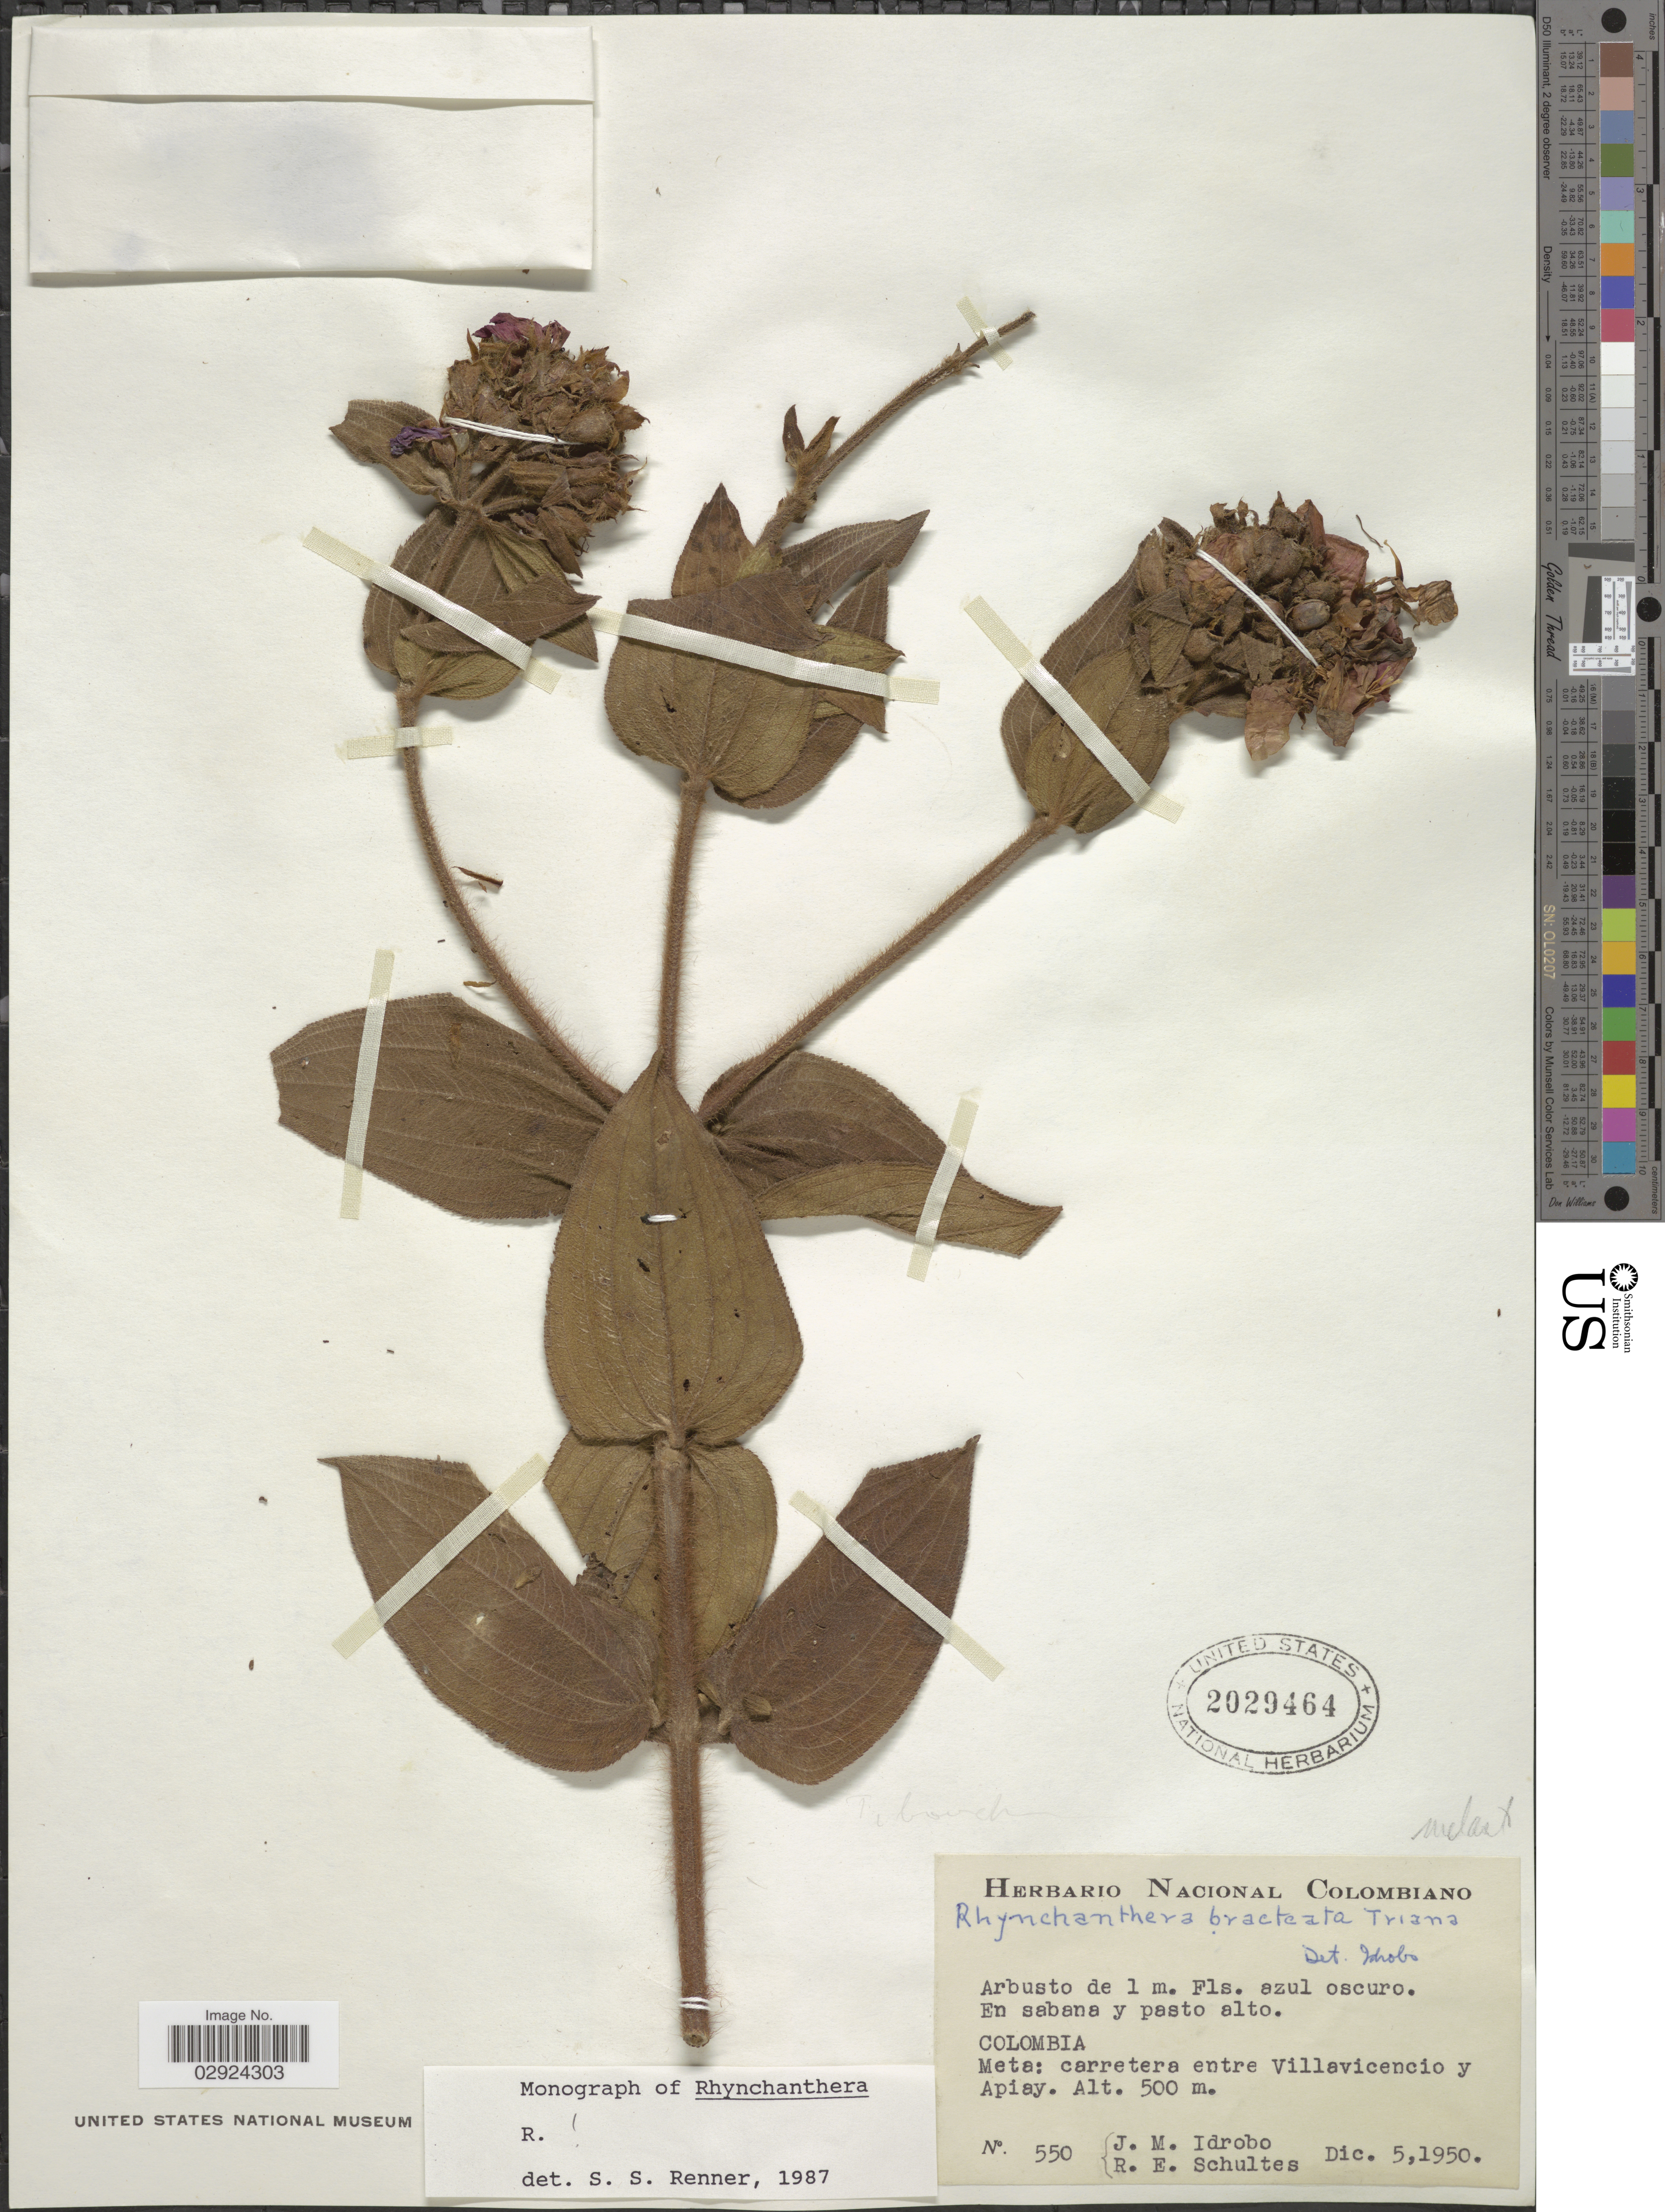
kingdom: Plantae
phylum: Tracheophyta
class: Magnoliopsida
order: Myrtales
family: Melastomataceae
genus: Rhynchanthera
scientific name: Rhynchanthera bracteata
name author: Triana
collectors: J. M. Idrobo & R. E. Schultes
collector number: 550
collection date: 1950-12-05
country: Colombia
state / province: Meta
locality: Meta: Carretera entre Villavicencio y Apiay.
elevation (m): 500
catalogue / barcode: US 2029464